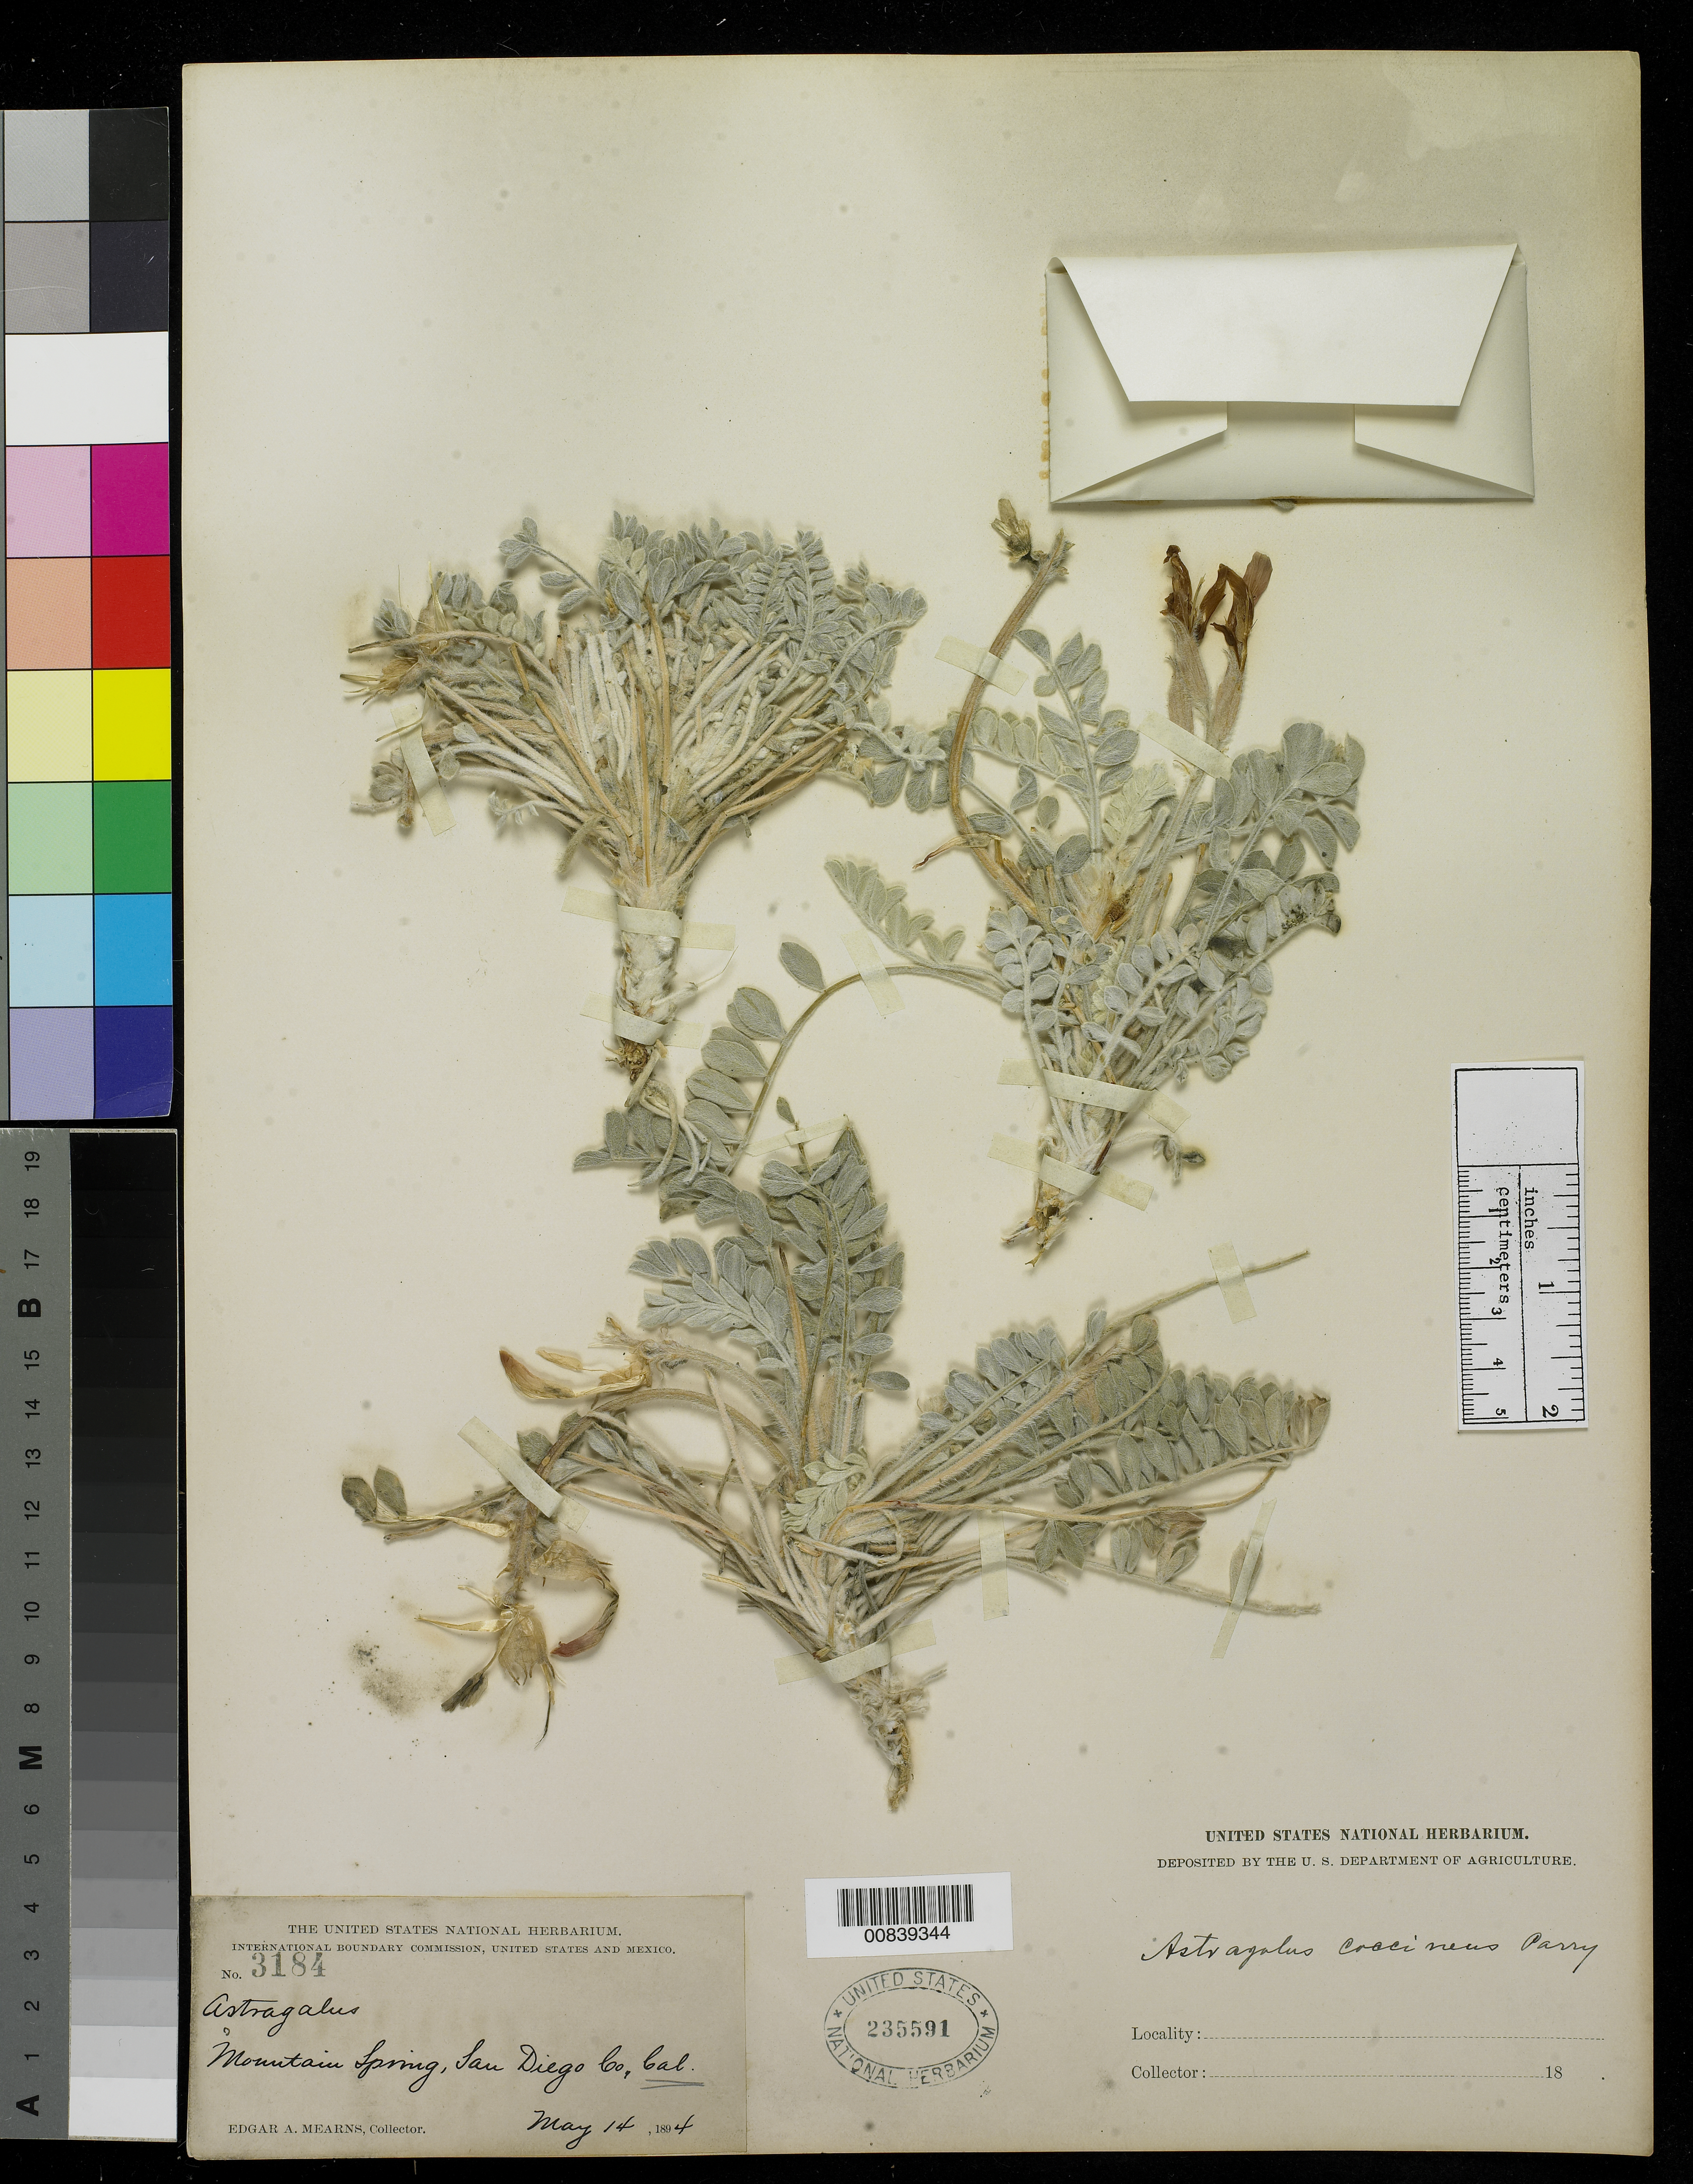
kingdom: Plantae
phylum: Tracheophyta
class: Magnoliopsida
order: Fabales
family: Fabaceae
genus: Astragalus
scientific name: Astragalus coccineus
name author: (Parry) Brandegee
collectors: E. A. Mearns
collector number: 3184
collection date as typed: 14 May 1894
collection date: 1894-05-14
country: United States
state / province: California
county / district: San Diego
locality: Mountain Spring, San Diego County, California.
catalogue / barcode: US 235591